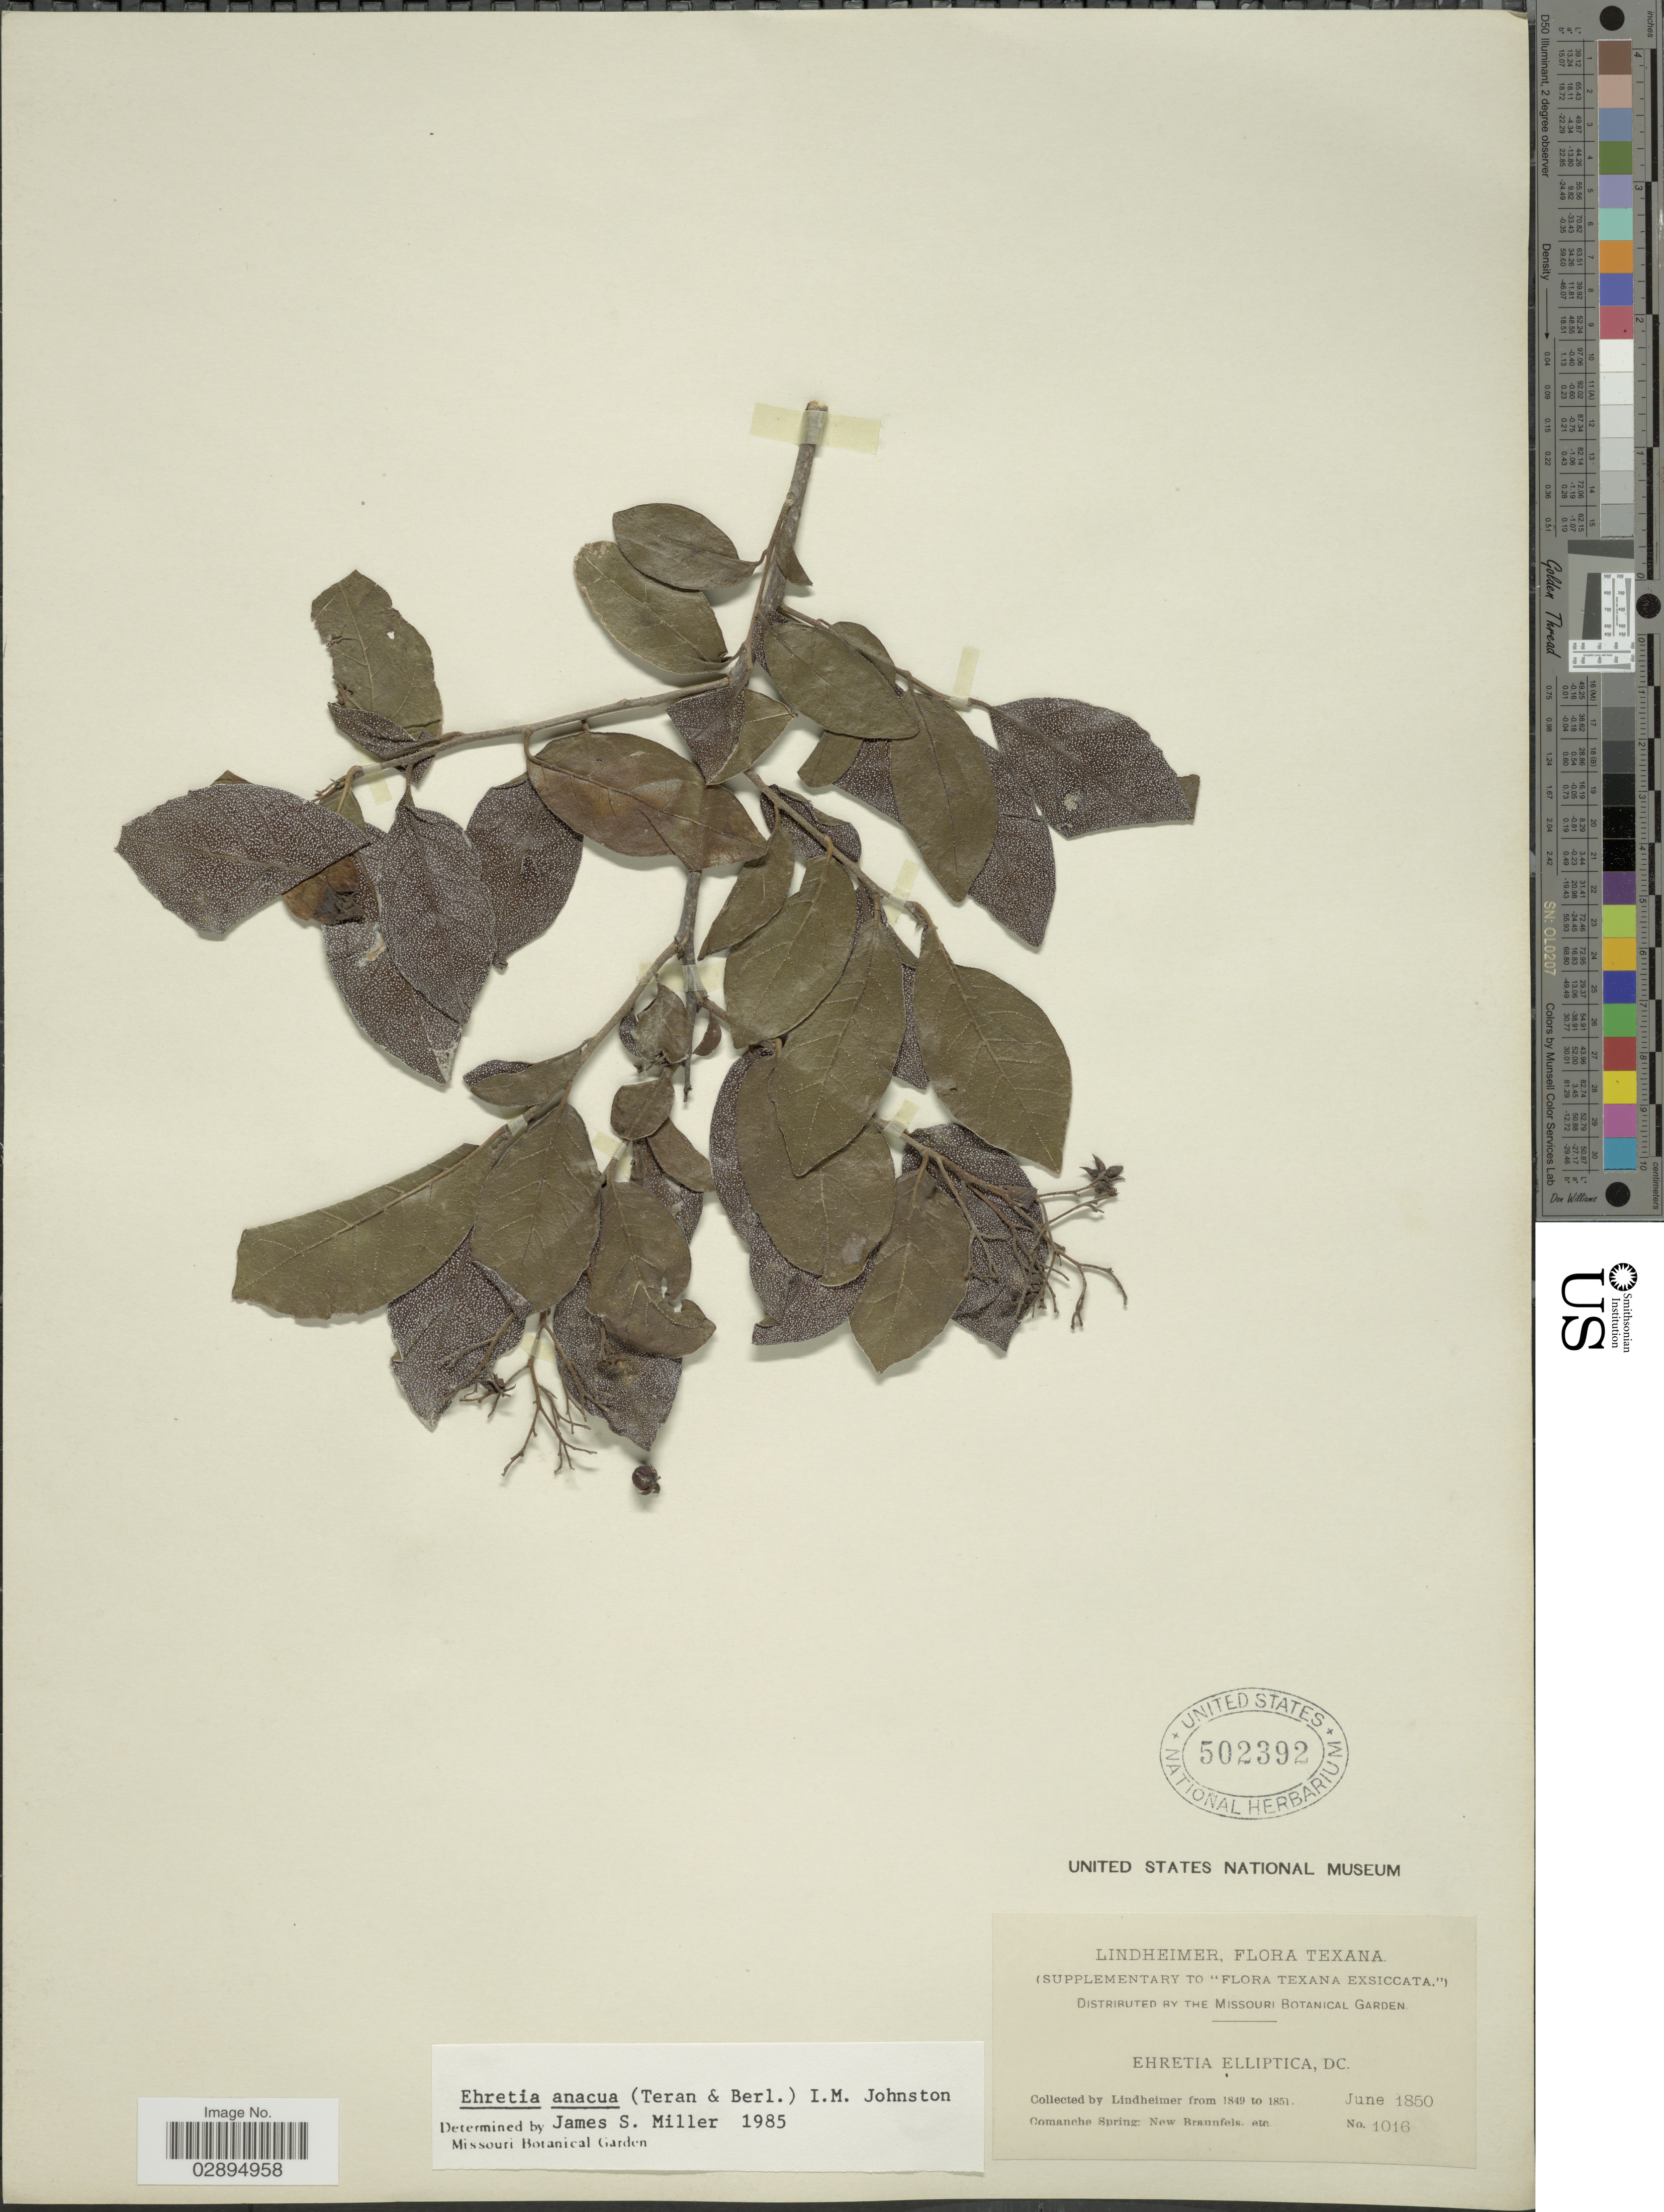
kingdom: Plantae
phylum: Tracheophyta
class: Magnoliopsida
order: Boraginales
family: Ehretiaceae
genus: Ehretia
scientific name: Ehretia anacua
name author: (Terán & Berland.) I.M. Johnst.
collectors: -. Lindheimer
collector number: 1016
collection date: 1850-06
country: United States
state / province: Texas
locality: Comanche Spring: New Braunfels, etc.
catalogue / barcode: US 502392